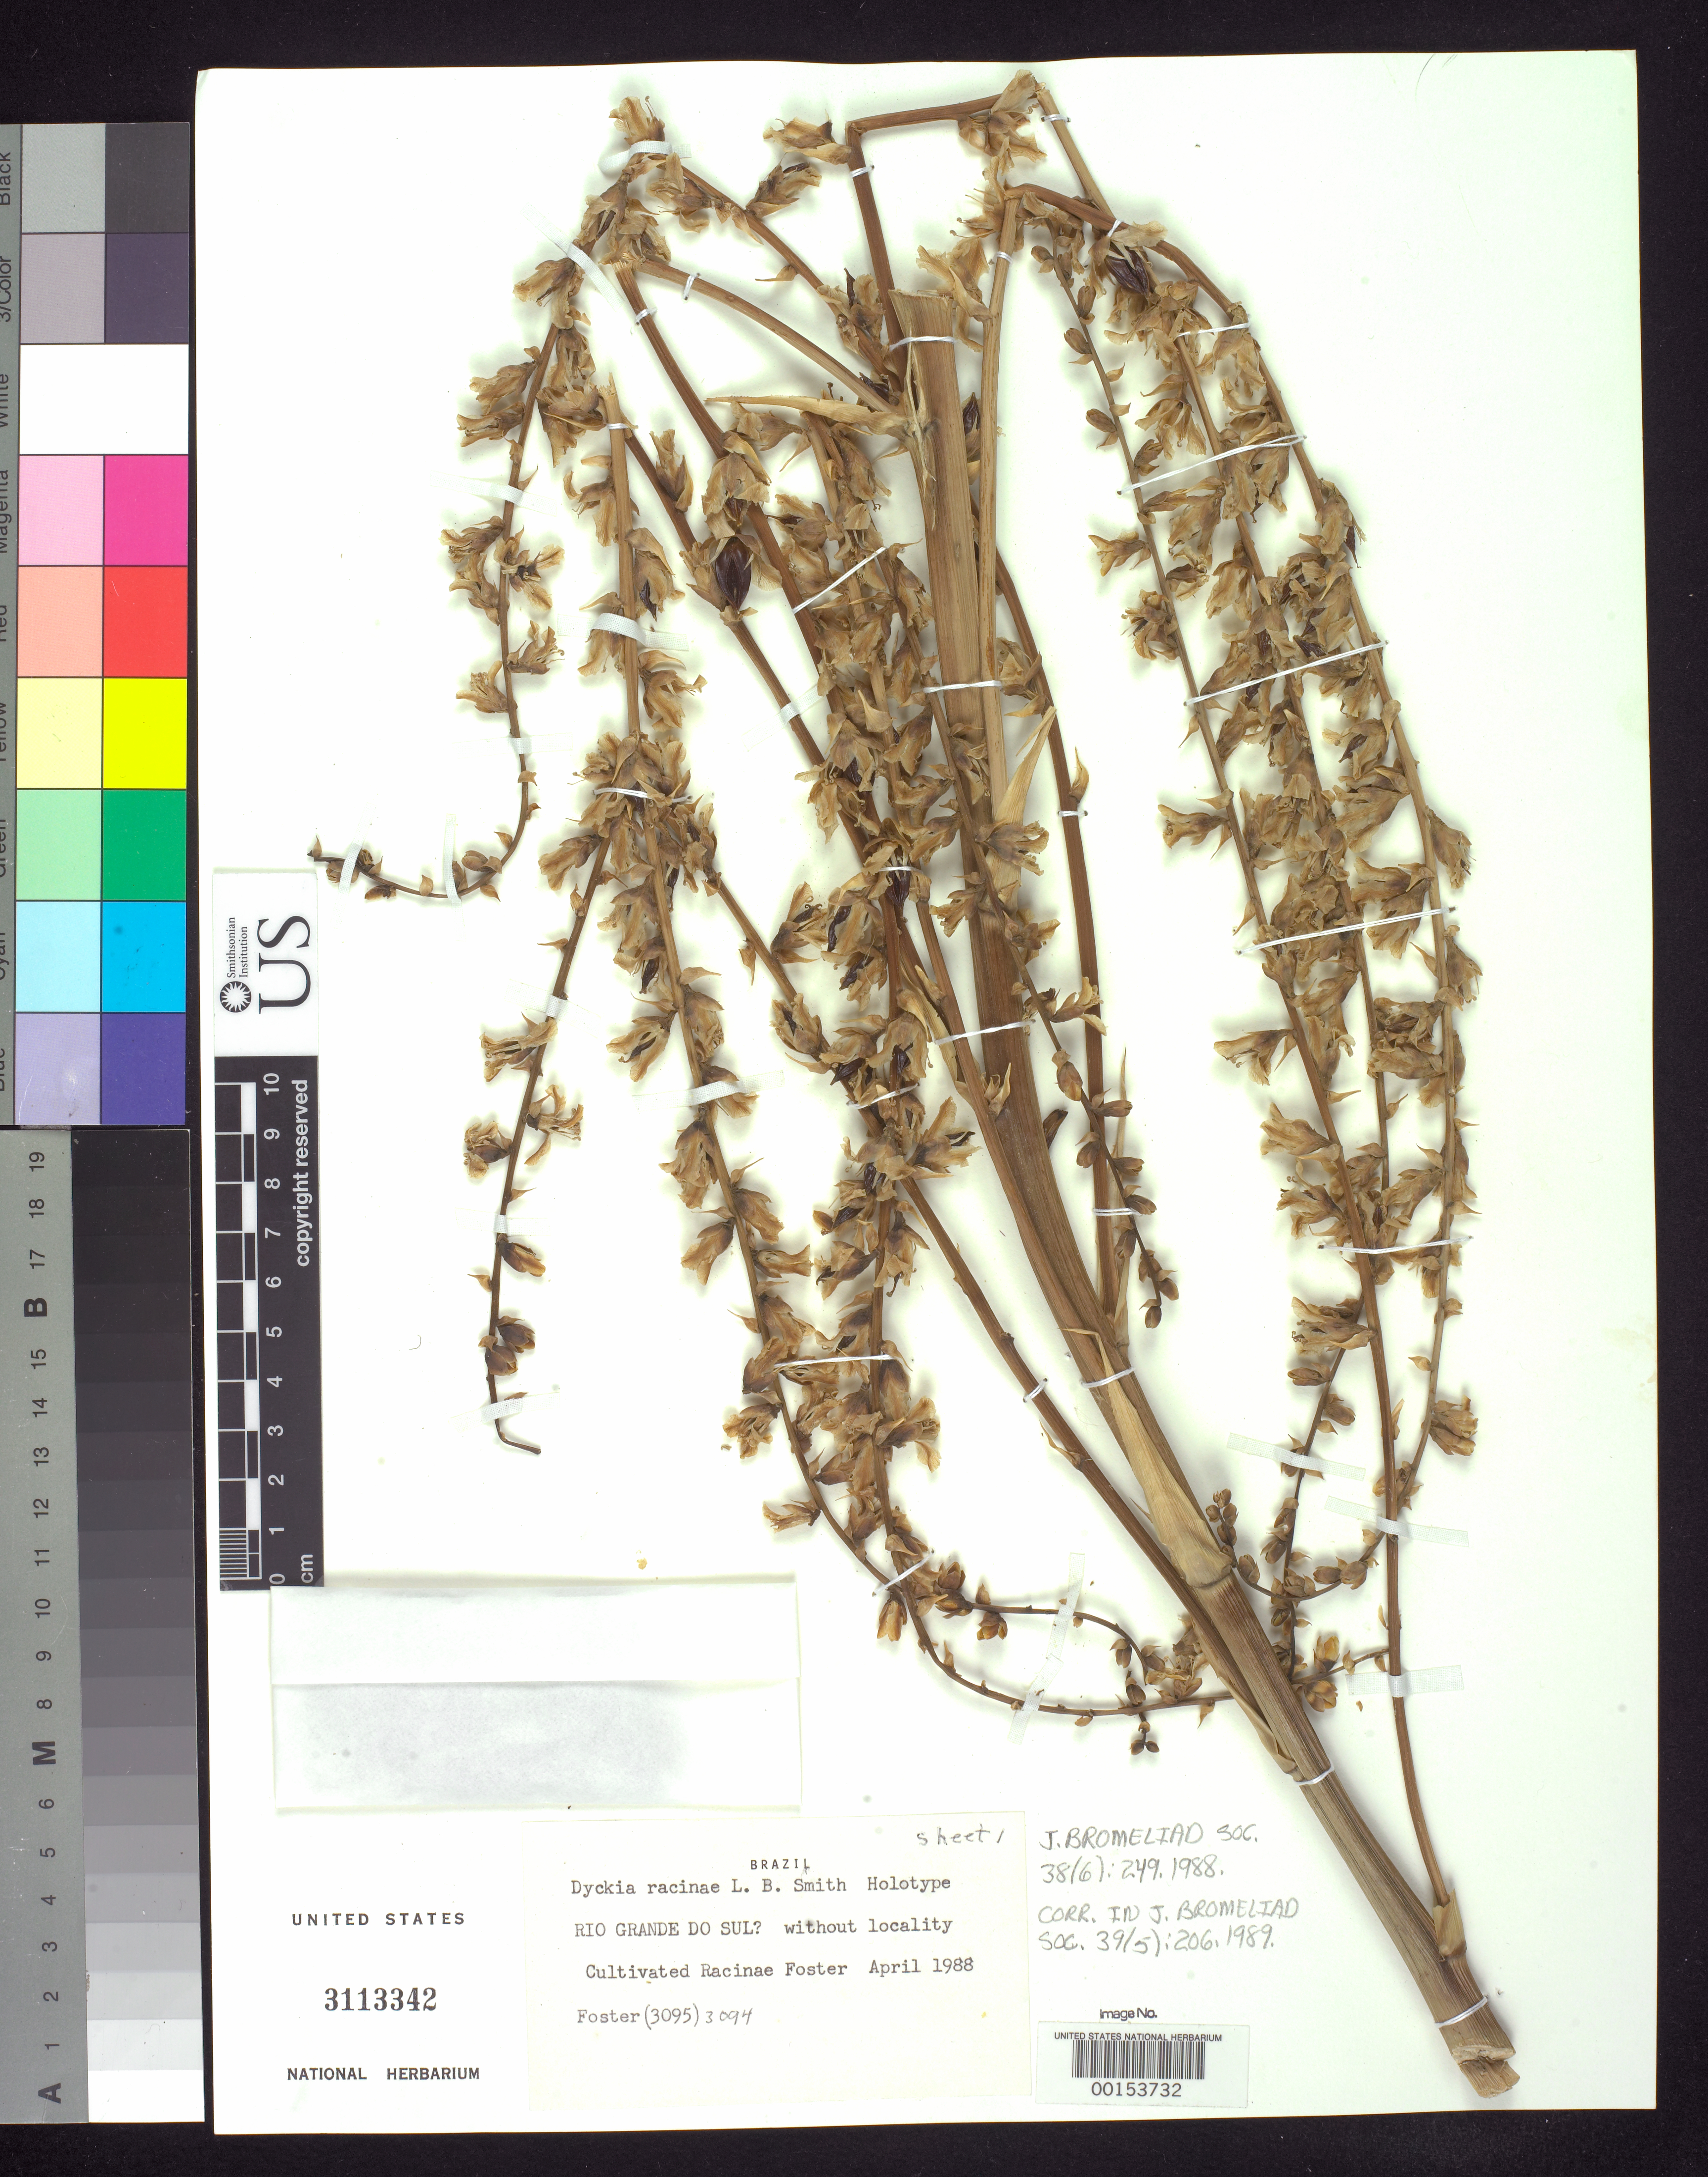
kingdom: Plantae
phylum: Tracheophyta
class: Liliopsida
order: Poales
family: Bromeliaceae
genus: Dyckia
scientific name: Dyckia racinae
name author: L.B. Sm.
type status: Holotype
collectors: R. Foster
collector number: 3094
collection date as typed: Apr 1988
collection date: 1988-04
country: Brazil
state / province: Rio Grande do Sul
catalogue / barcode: US 3113342